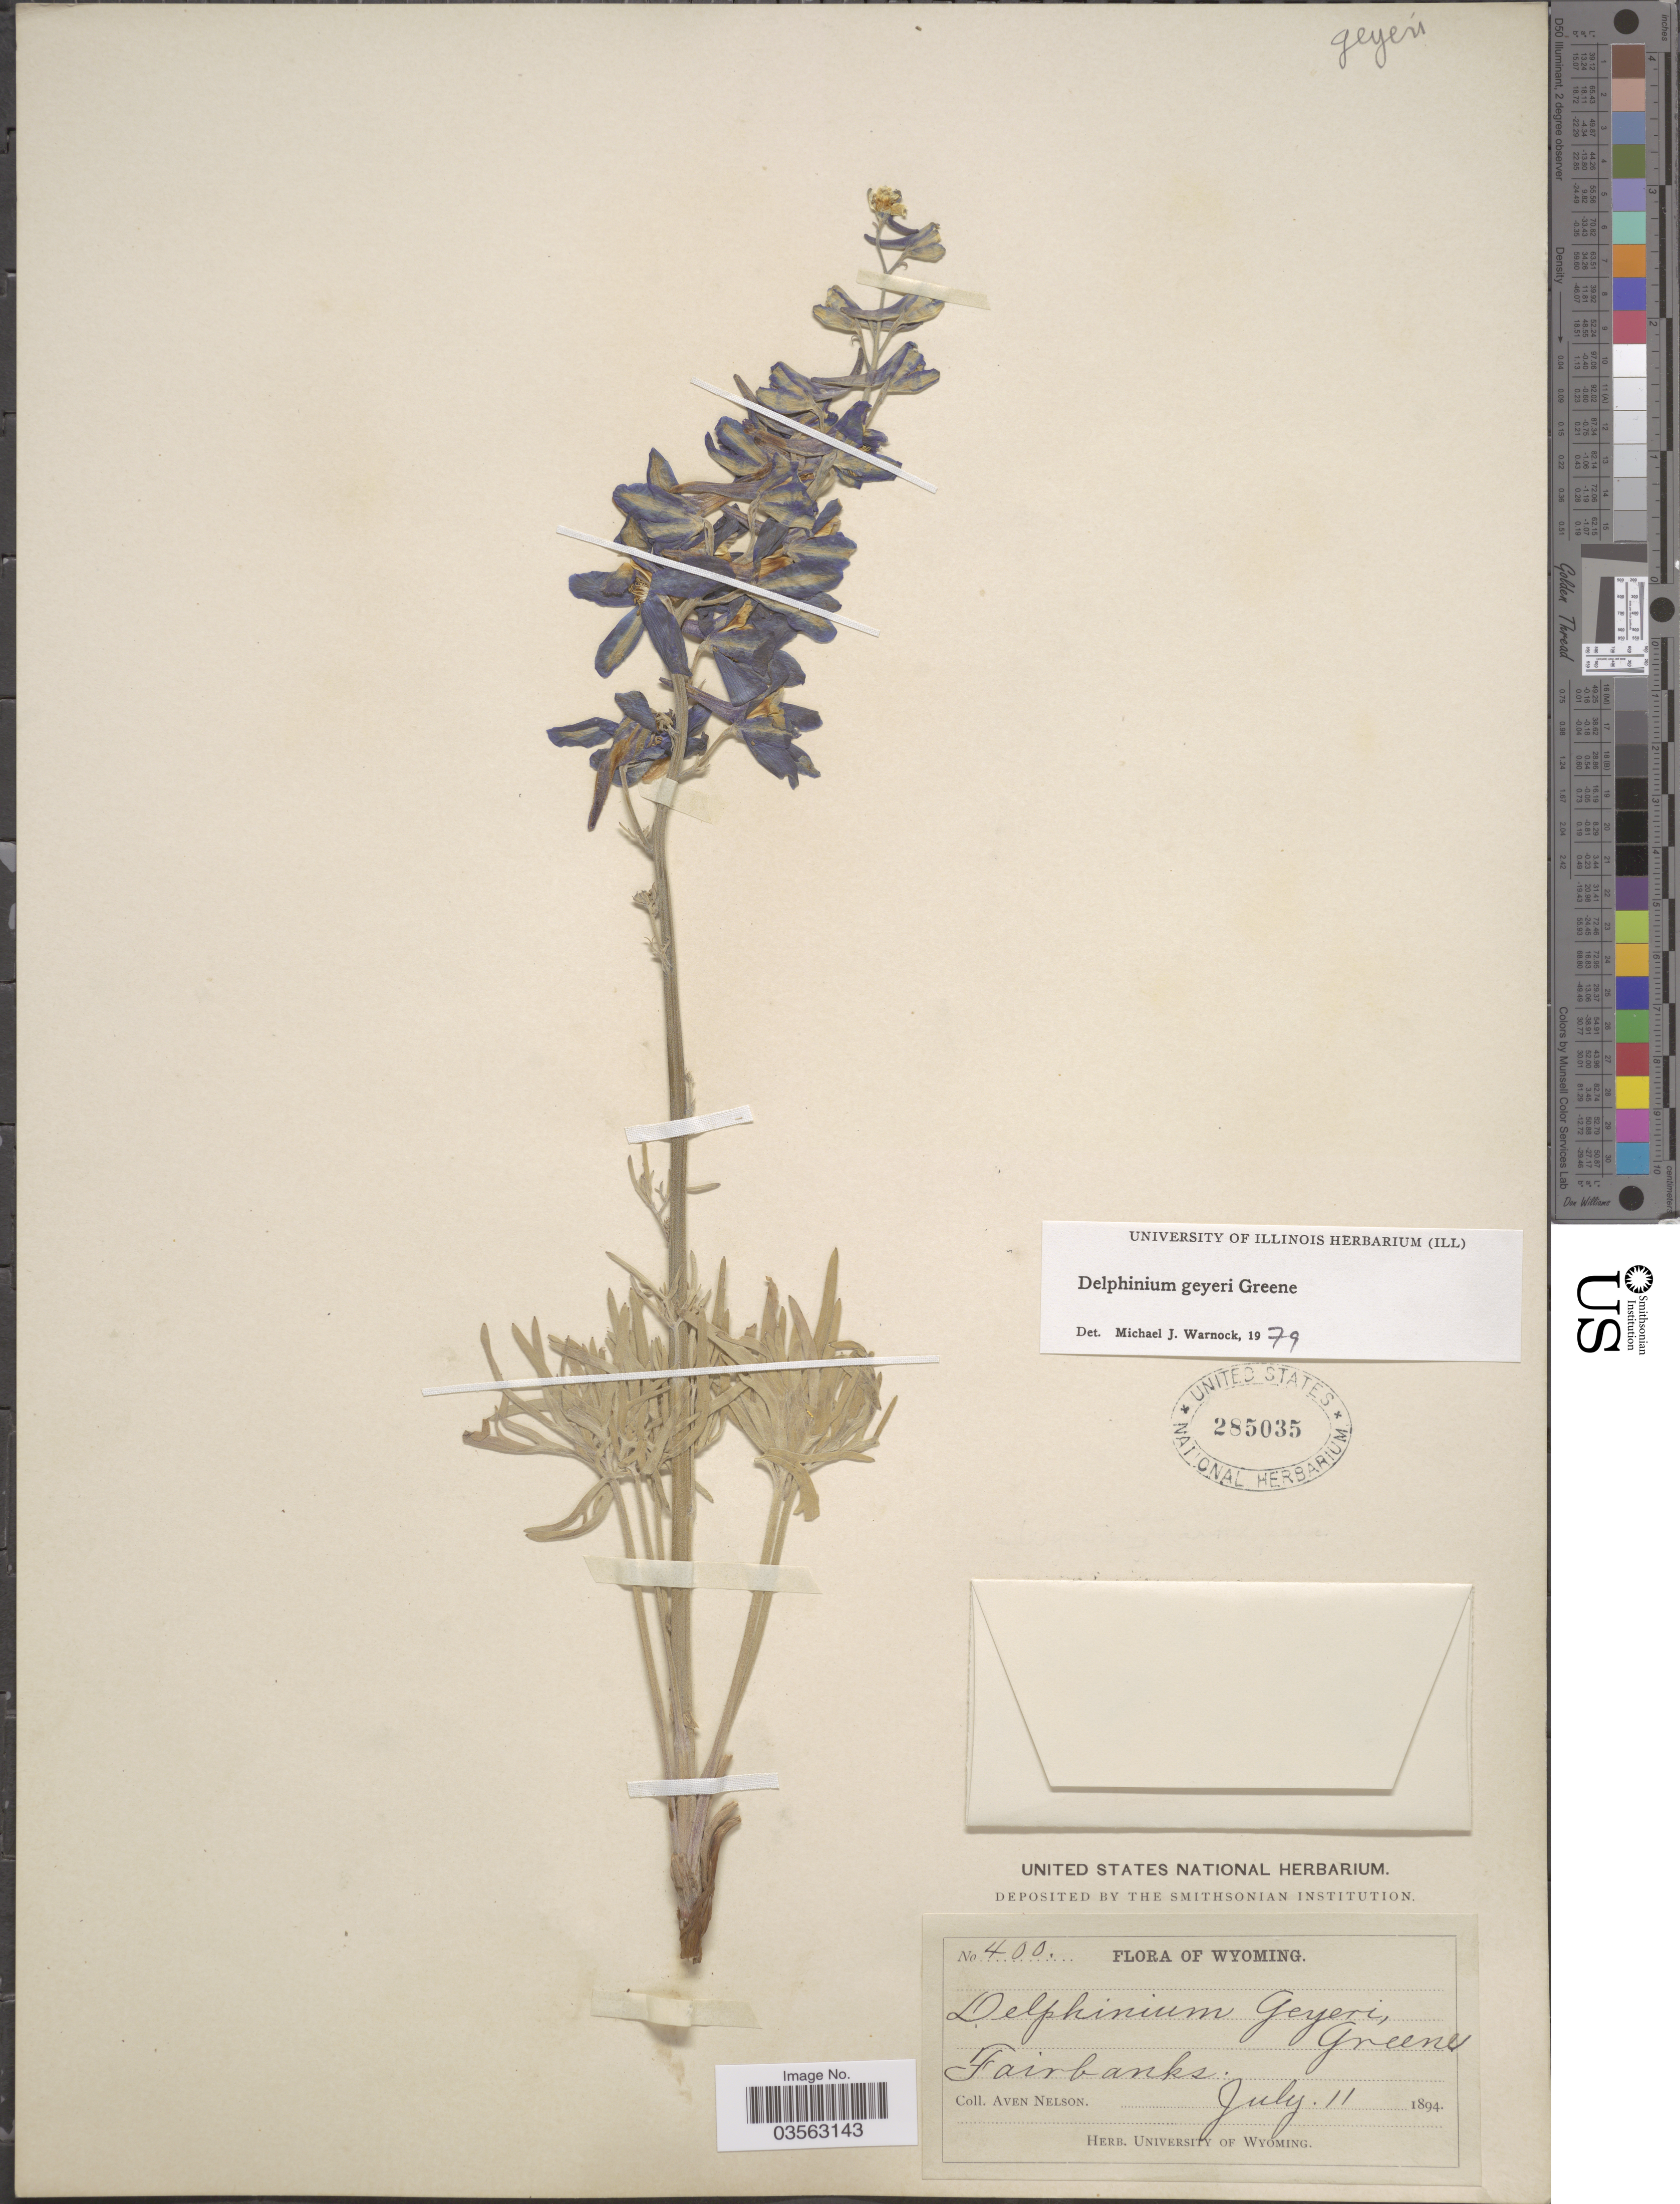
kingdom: Plantae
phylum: Tracheophyta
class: Magnoliopsida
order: Ranunculales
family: Ranunculaceae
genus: Delphinium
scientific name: Delphinium geyeri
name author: Greene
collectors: A. Nelson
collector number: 400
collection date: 1894-07-11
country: United States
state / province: Wyoming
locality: Fairbanks.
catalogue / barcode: US 285035